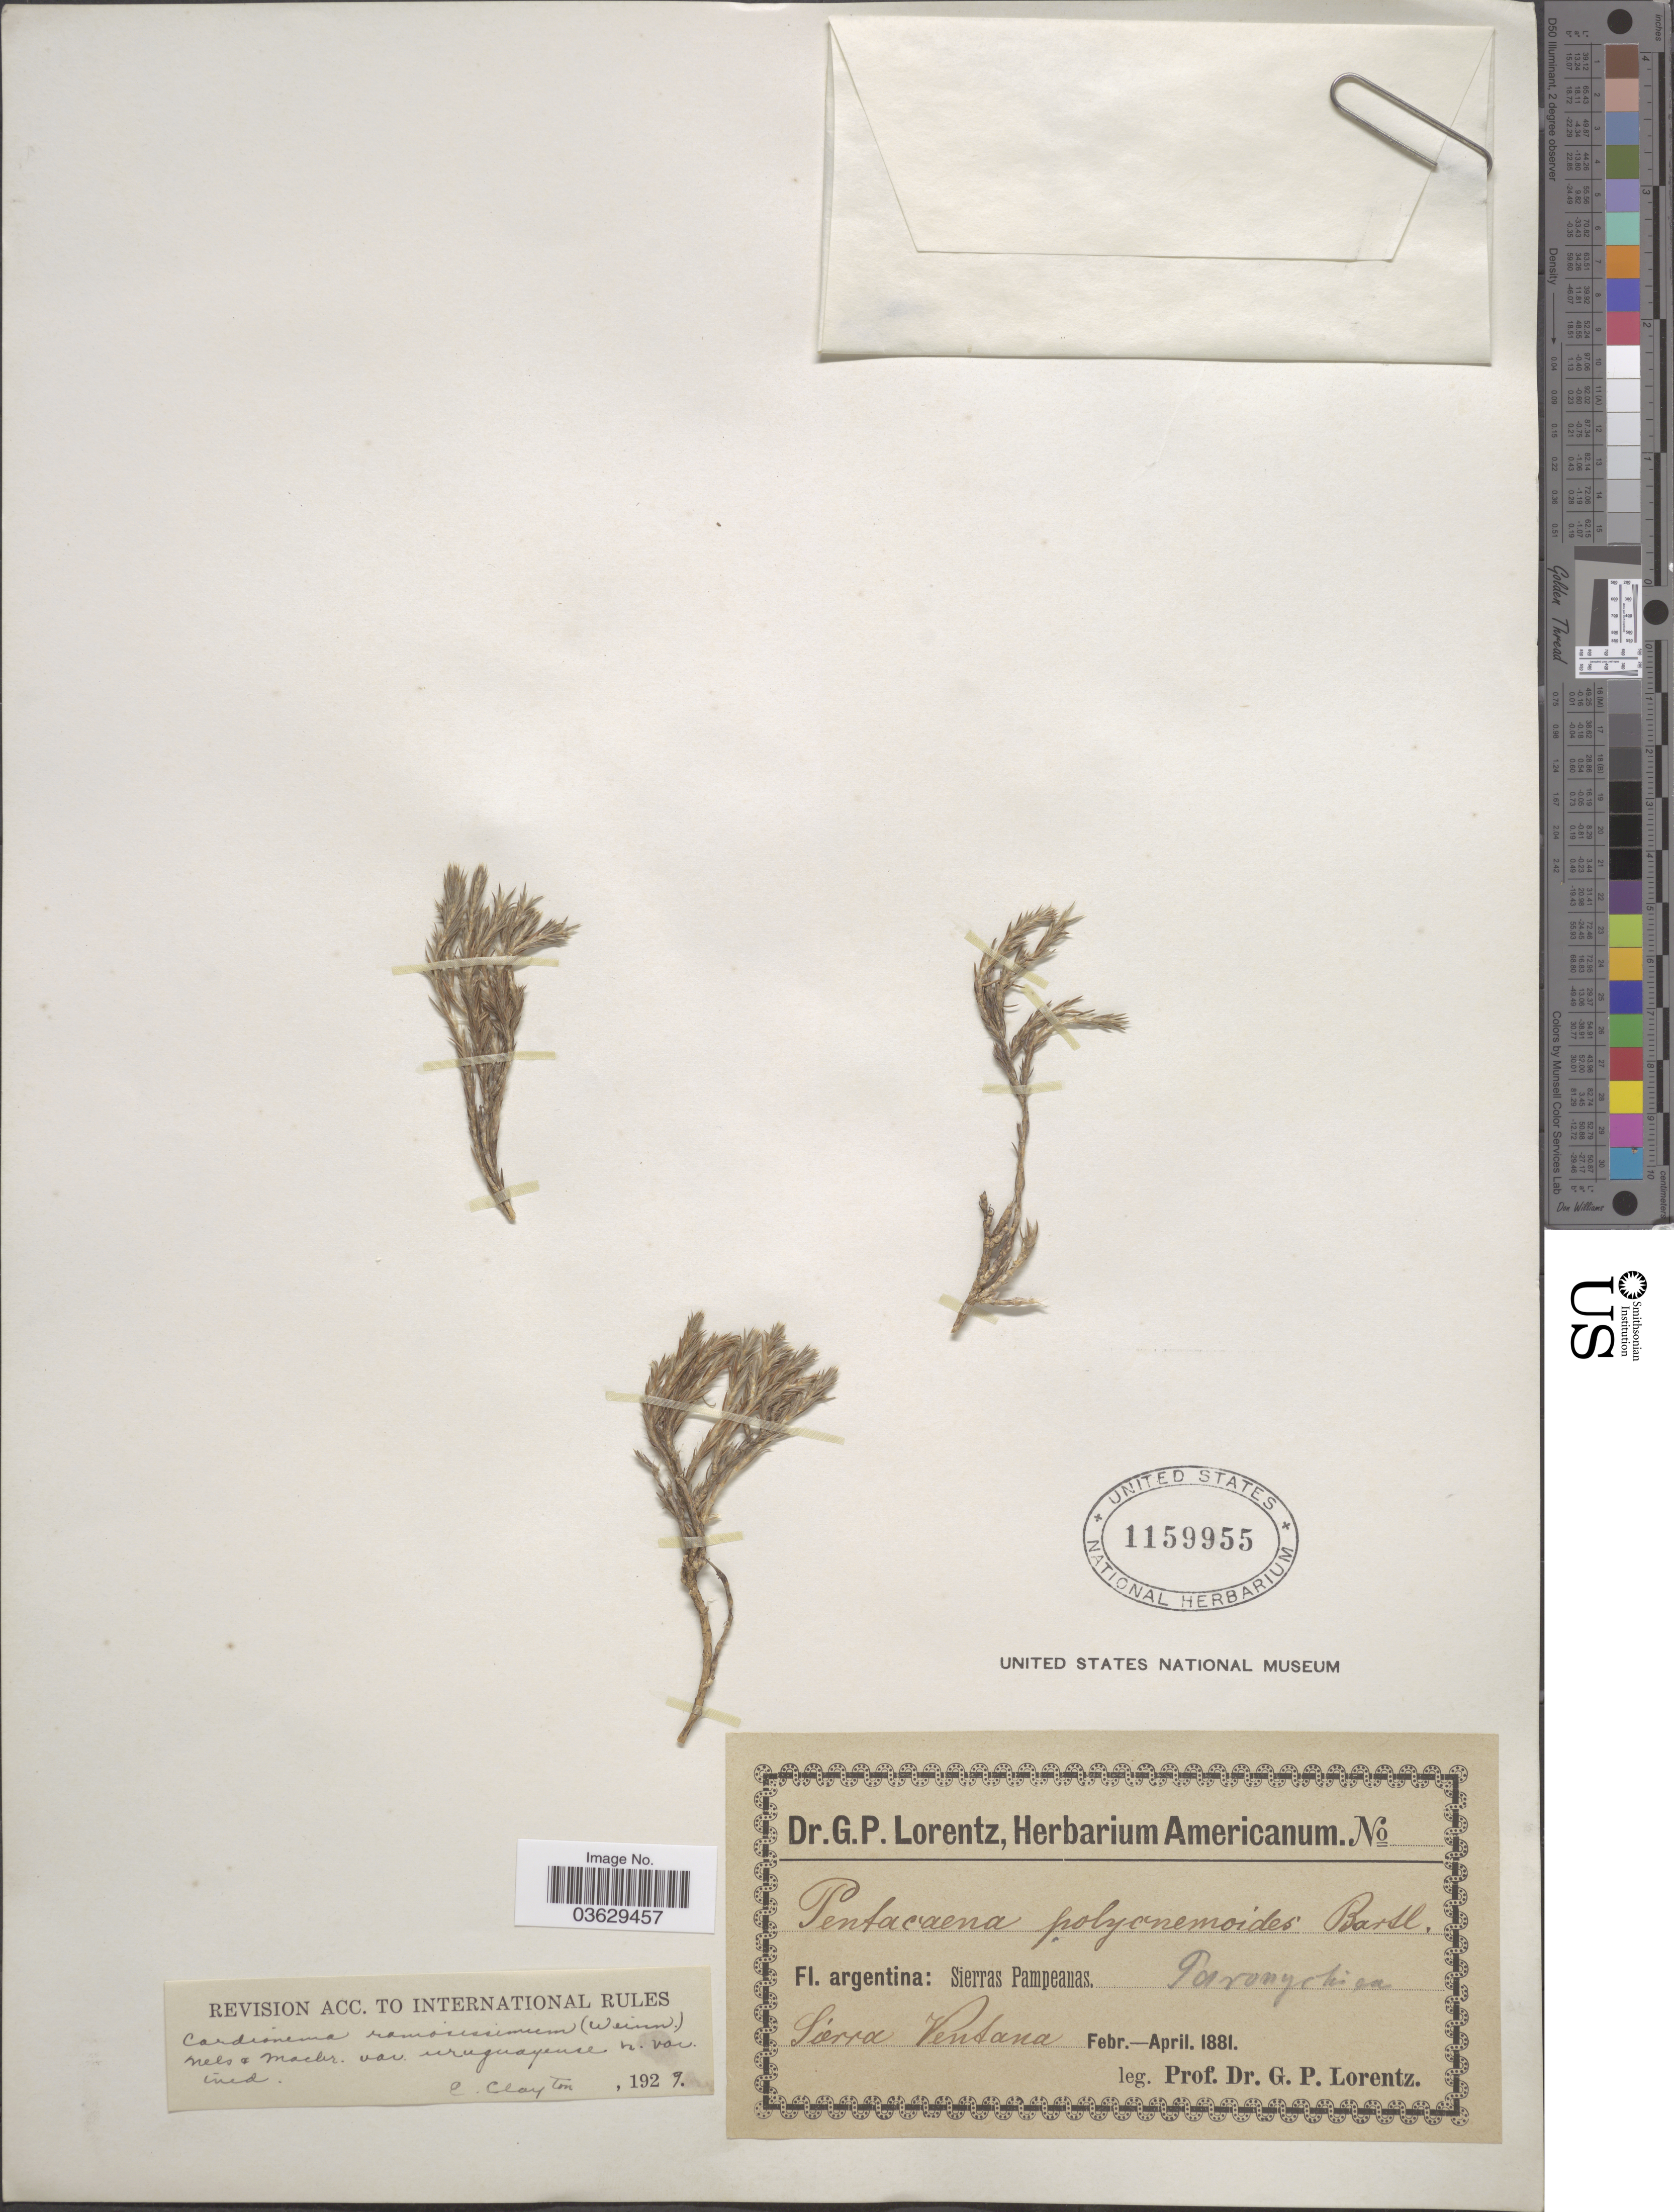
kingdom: Plantae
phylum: Tracheophyta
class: Magnoliopsida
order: Caryophyllales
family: Caryophyllaceae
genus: Cardionema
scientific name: Cardionema ramosissimum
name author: (Weinm.) A. Nelson & J.F. Macbr.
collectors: G. Lorentz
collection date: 1881-02/1881-04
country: Argentina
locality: Sierras pampeanas. Sierra Ventana.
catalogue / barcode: US 1159955